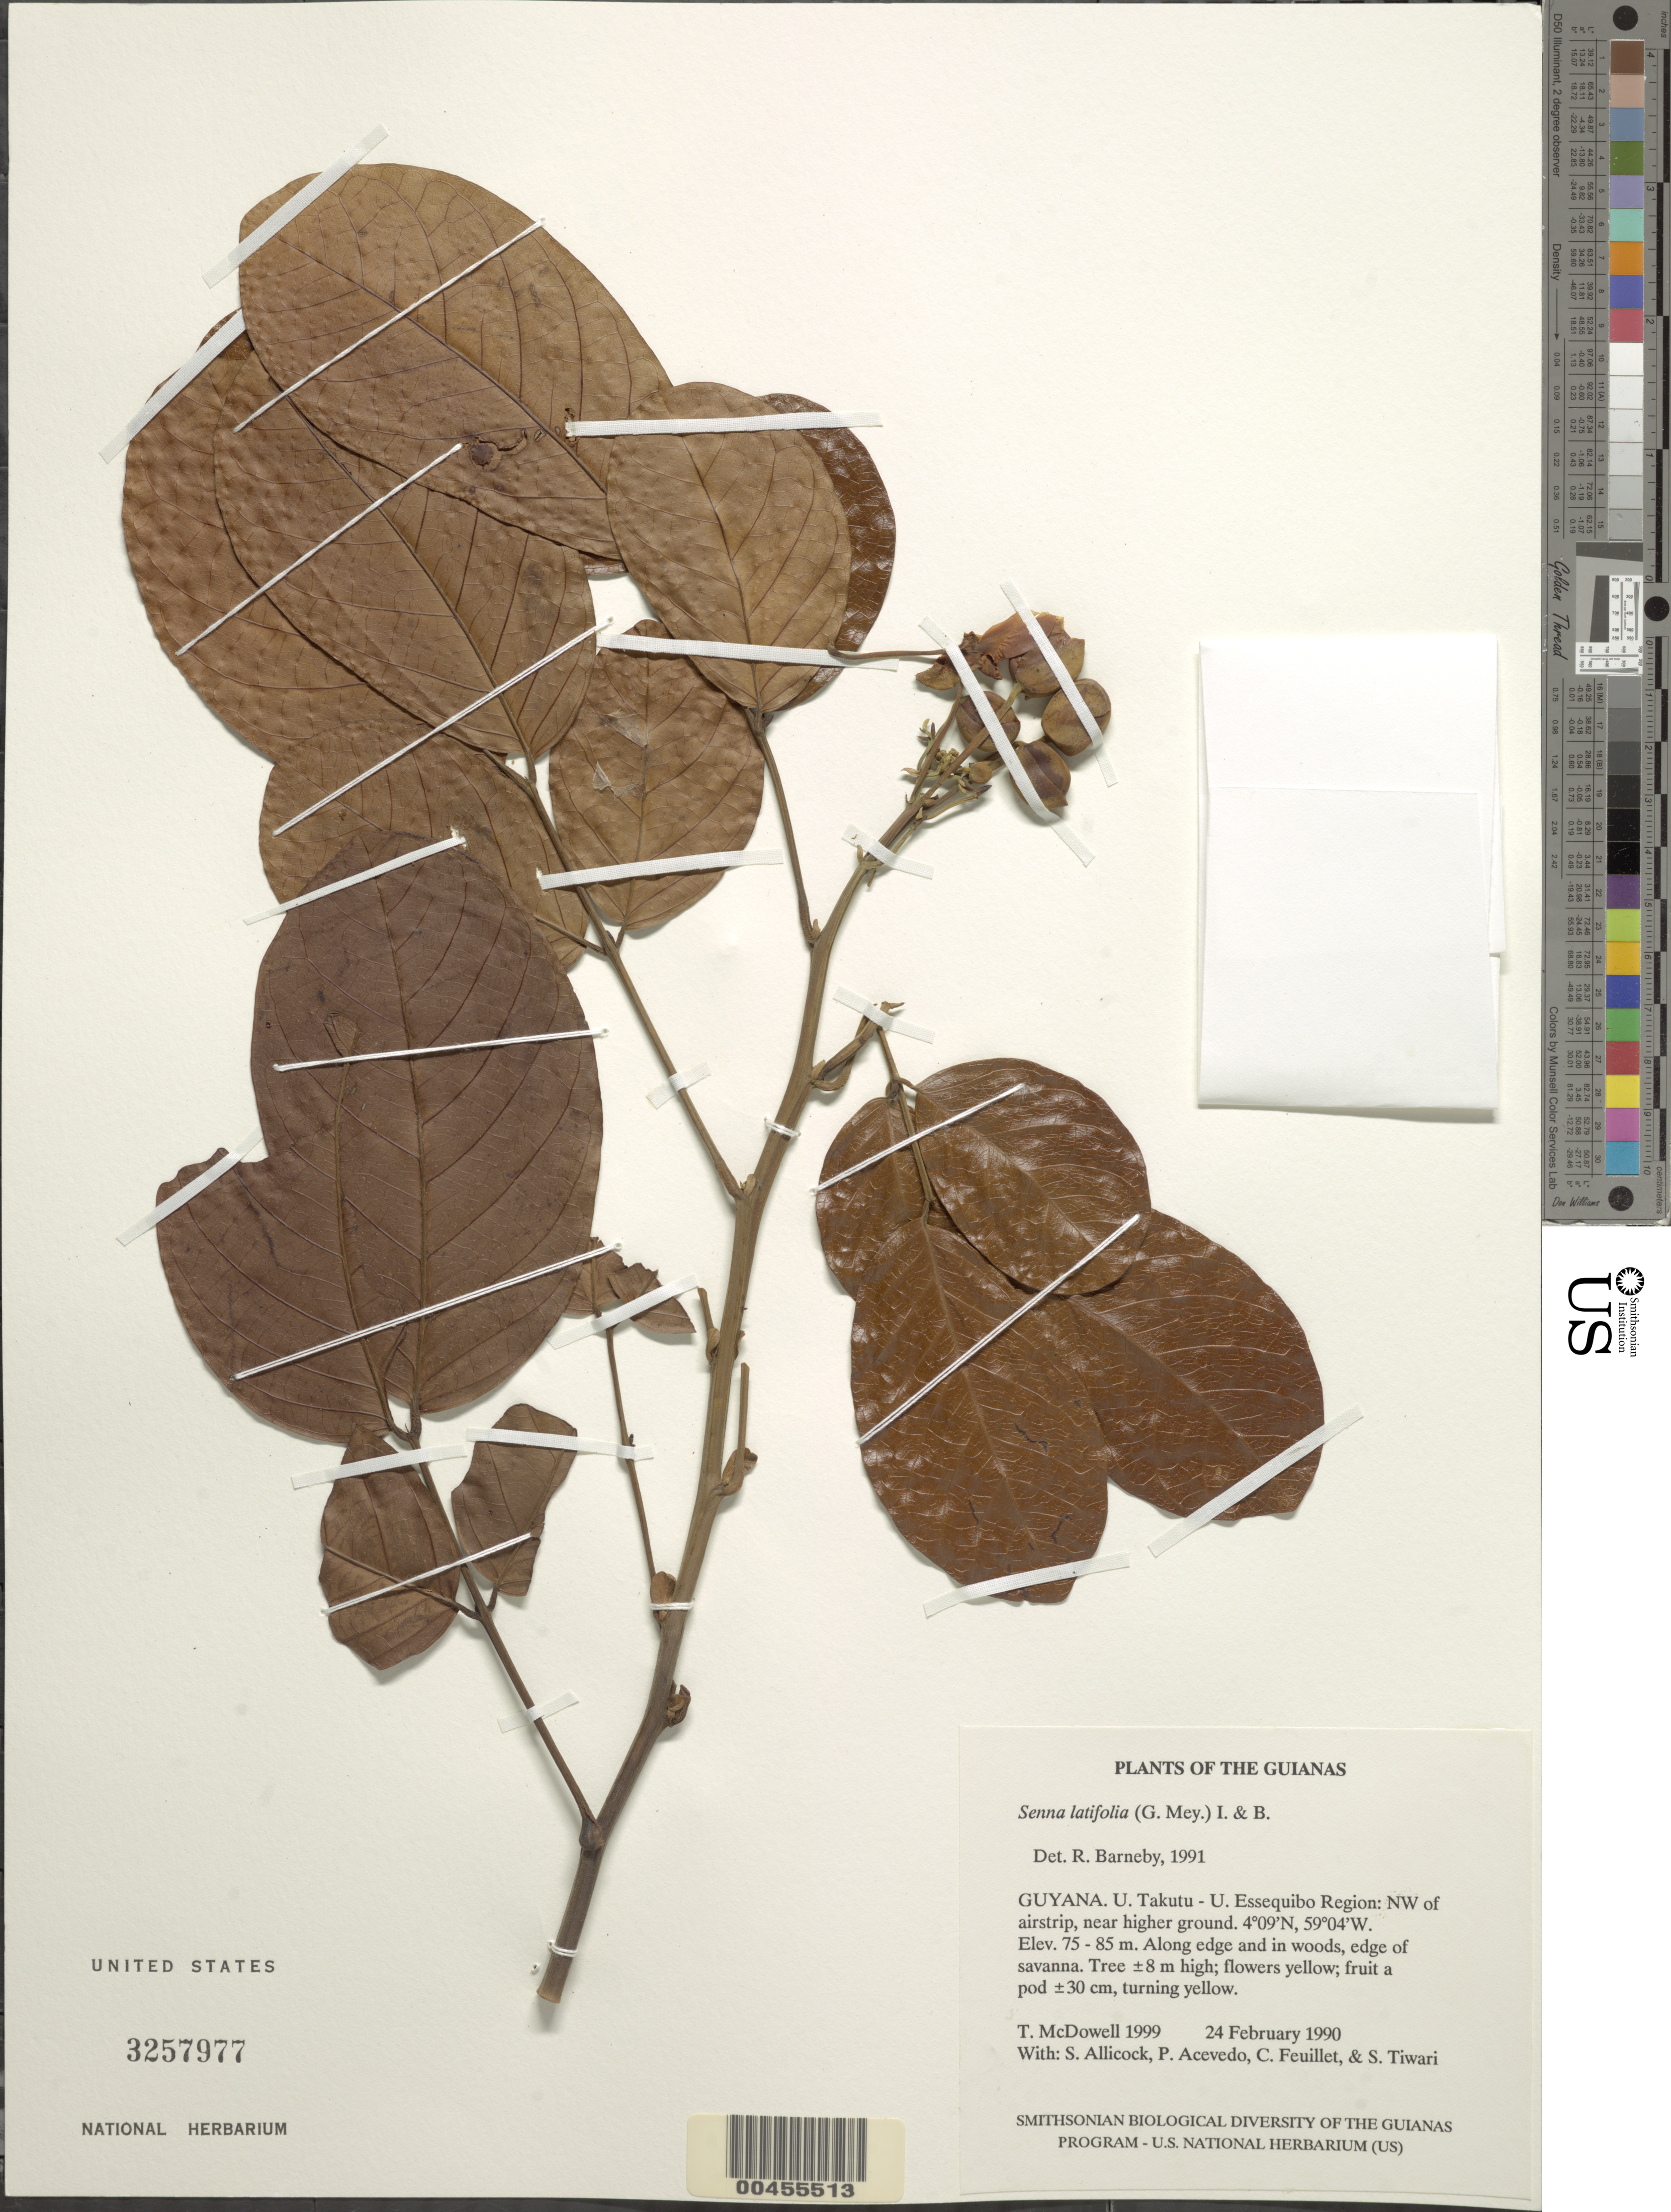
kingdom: Plantae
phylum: Tracheophyta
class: Magnoliopsida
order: Fabales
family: Fabaceae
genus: Senna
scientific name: Senna latifolia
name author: (G. Mey.) H.S. Irwin & Barneby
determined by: Barneby, Rupert C., (NY)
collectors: T. McDowell, S. Allicock, P. Acevedo-Rodr., C. Feuillet & S. Tiwari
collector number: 1999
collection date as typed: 24 February 1990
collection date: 1990-02-24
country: Guyana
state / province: U. Takutu-U. Essequibo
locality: Surama Village, NW of airstrip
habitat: Along edge and in woods on higher ground, edge of savanna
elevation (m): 75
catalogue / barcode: US 3257977